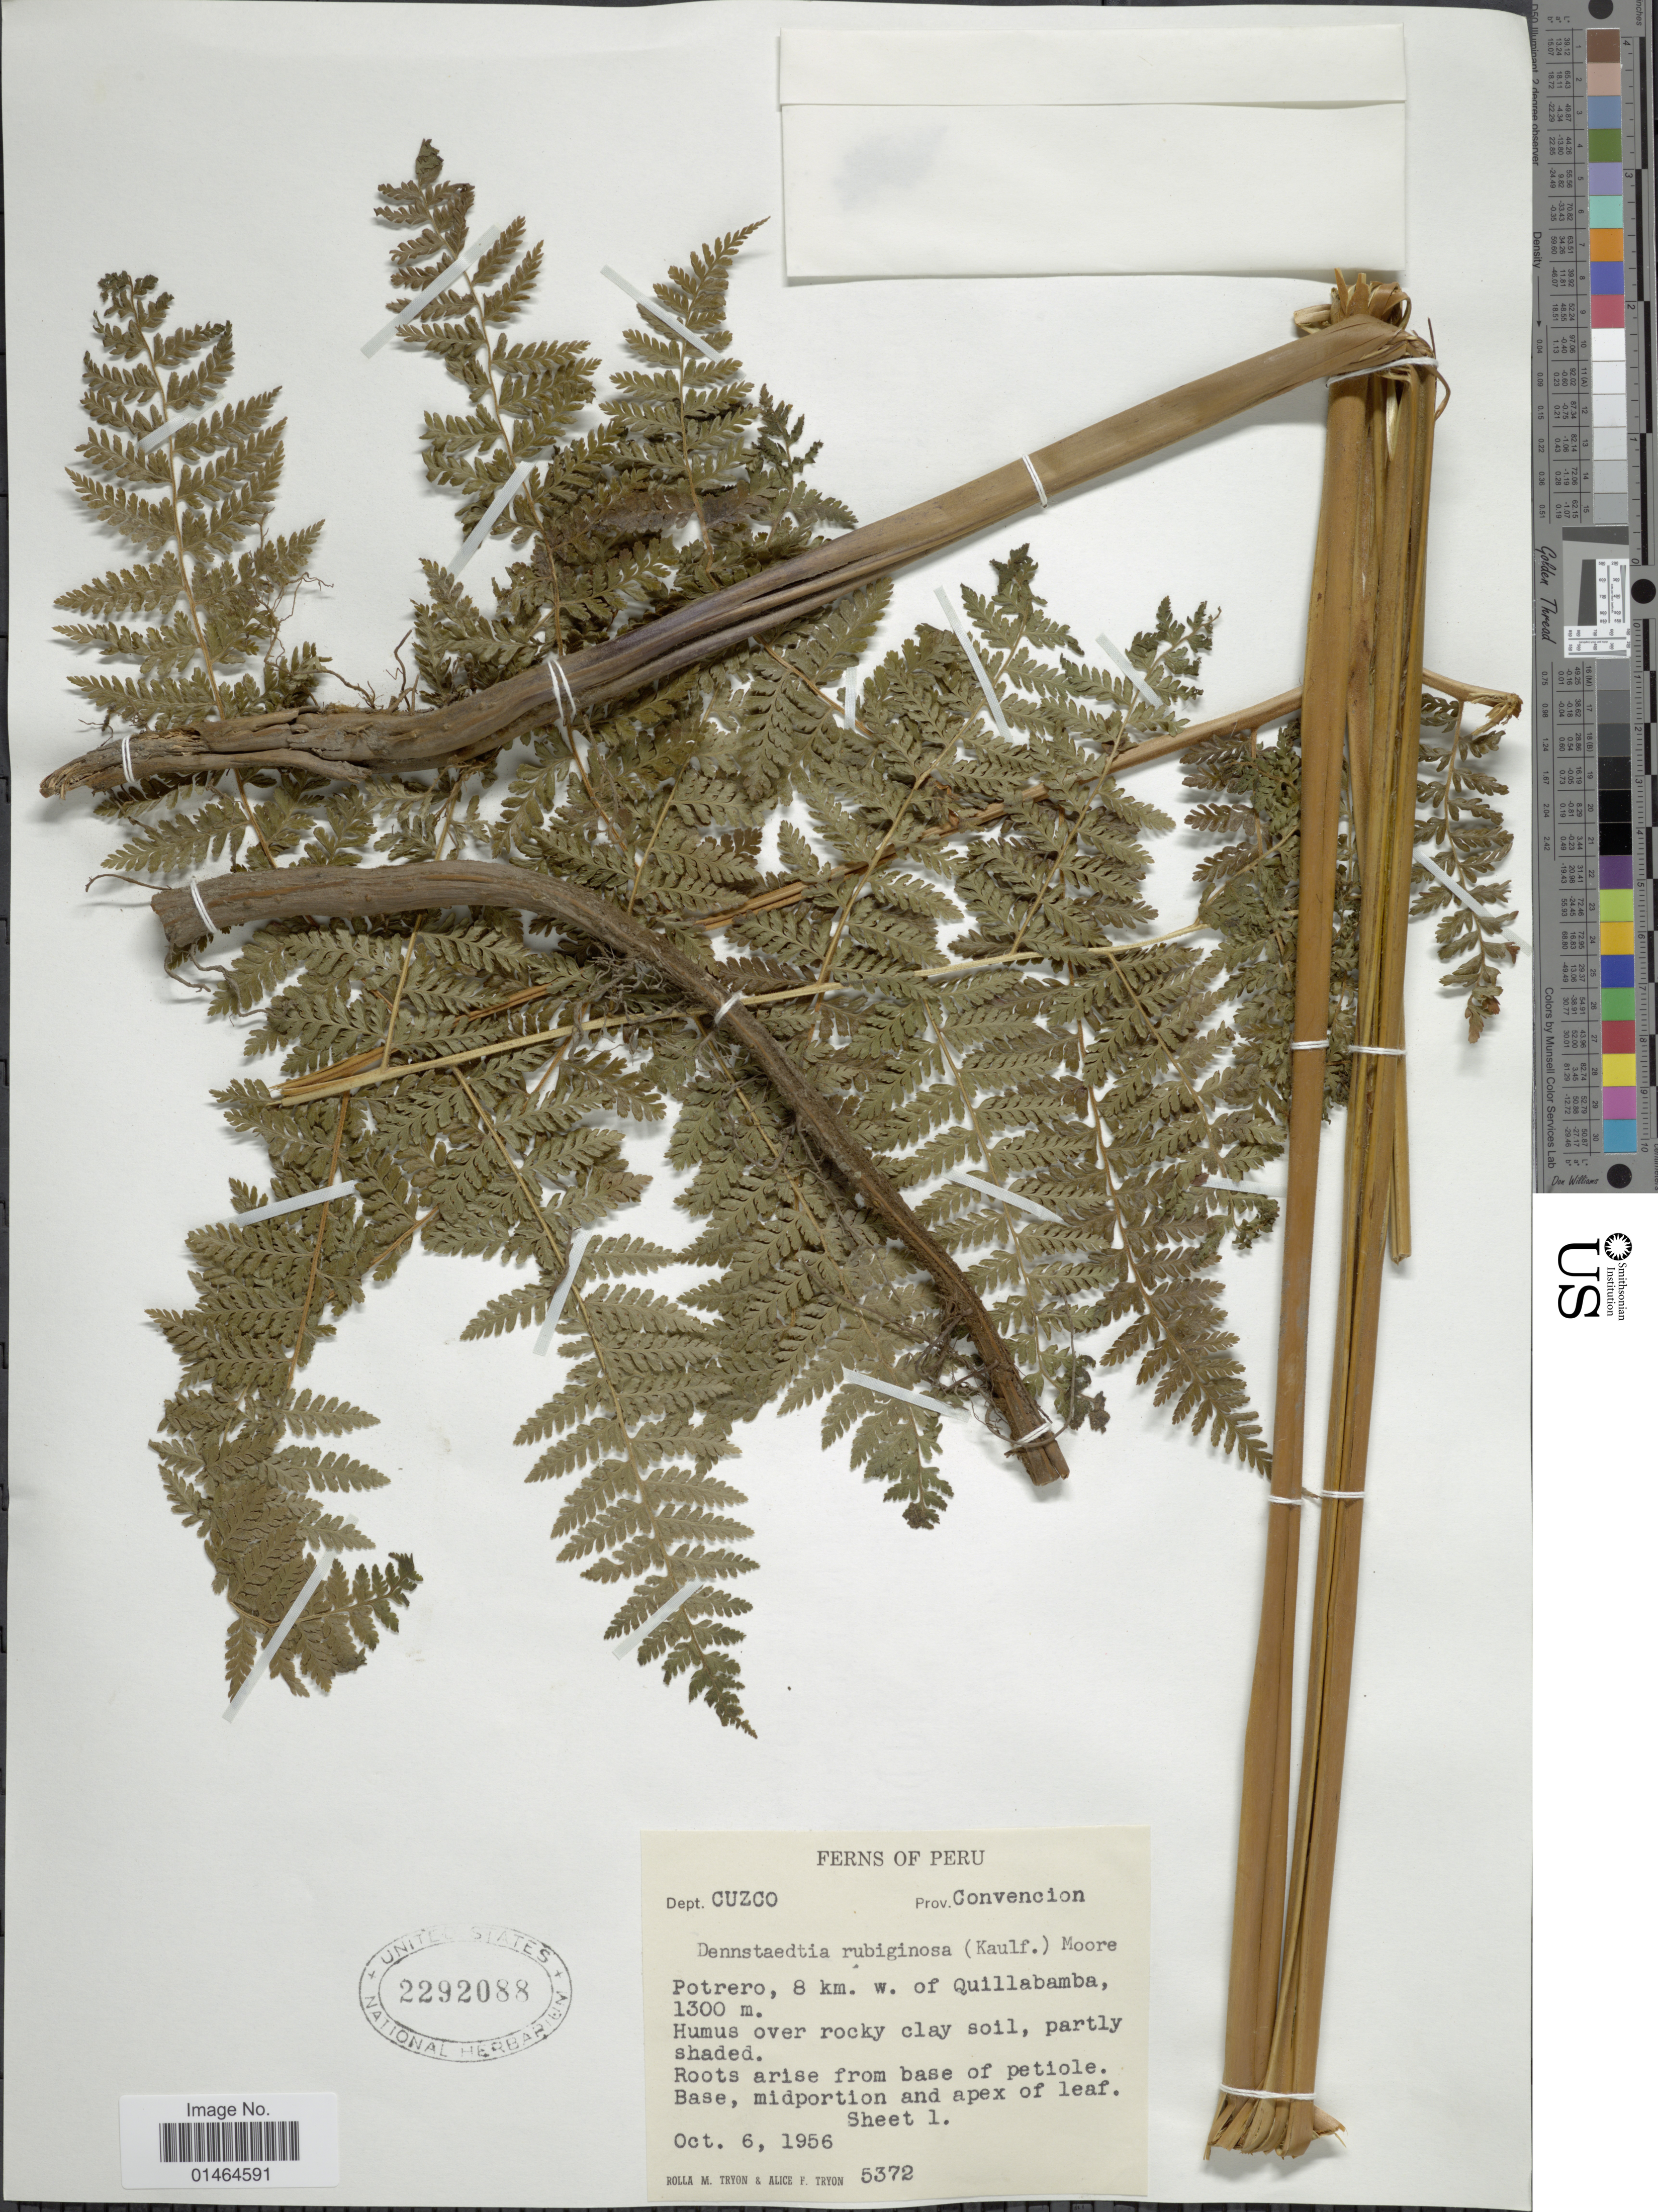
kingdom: Plantae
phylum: Tracheophyta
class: Polypodiopsida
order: Polypodiales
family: Dennstaedtiaceae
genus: Dennstaedtia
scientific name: Dennstaedtia cicutaria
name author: (Sw.) T. Moore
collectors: R. M. Tryon & A. F. Tryon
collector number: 5372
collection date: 1956-10-06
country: Peru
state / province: Cusco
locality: Dept. Cuzco. Prov. Convencion. Potrero, 8 km. w. of Quillabamba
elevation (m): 1300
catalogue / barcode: US 2292088